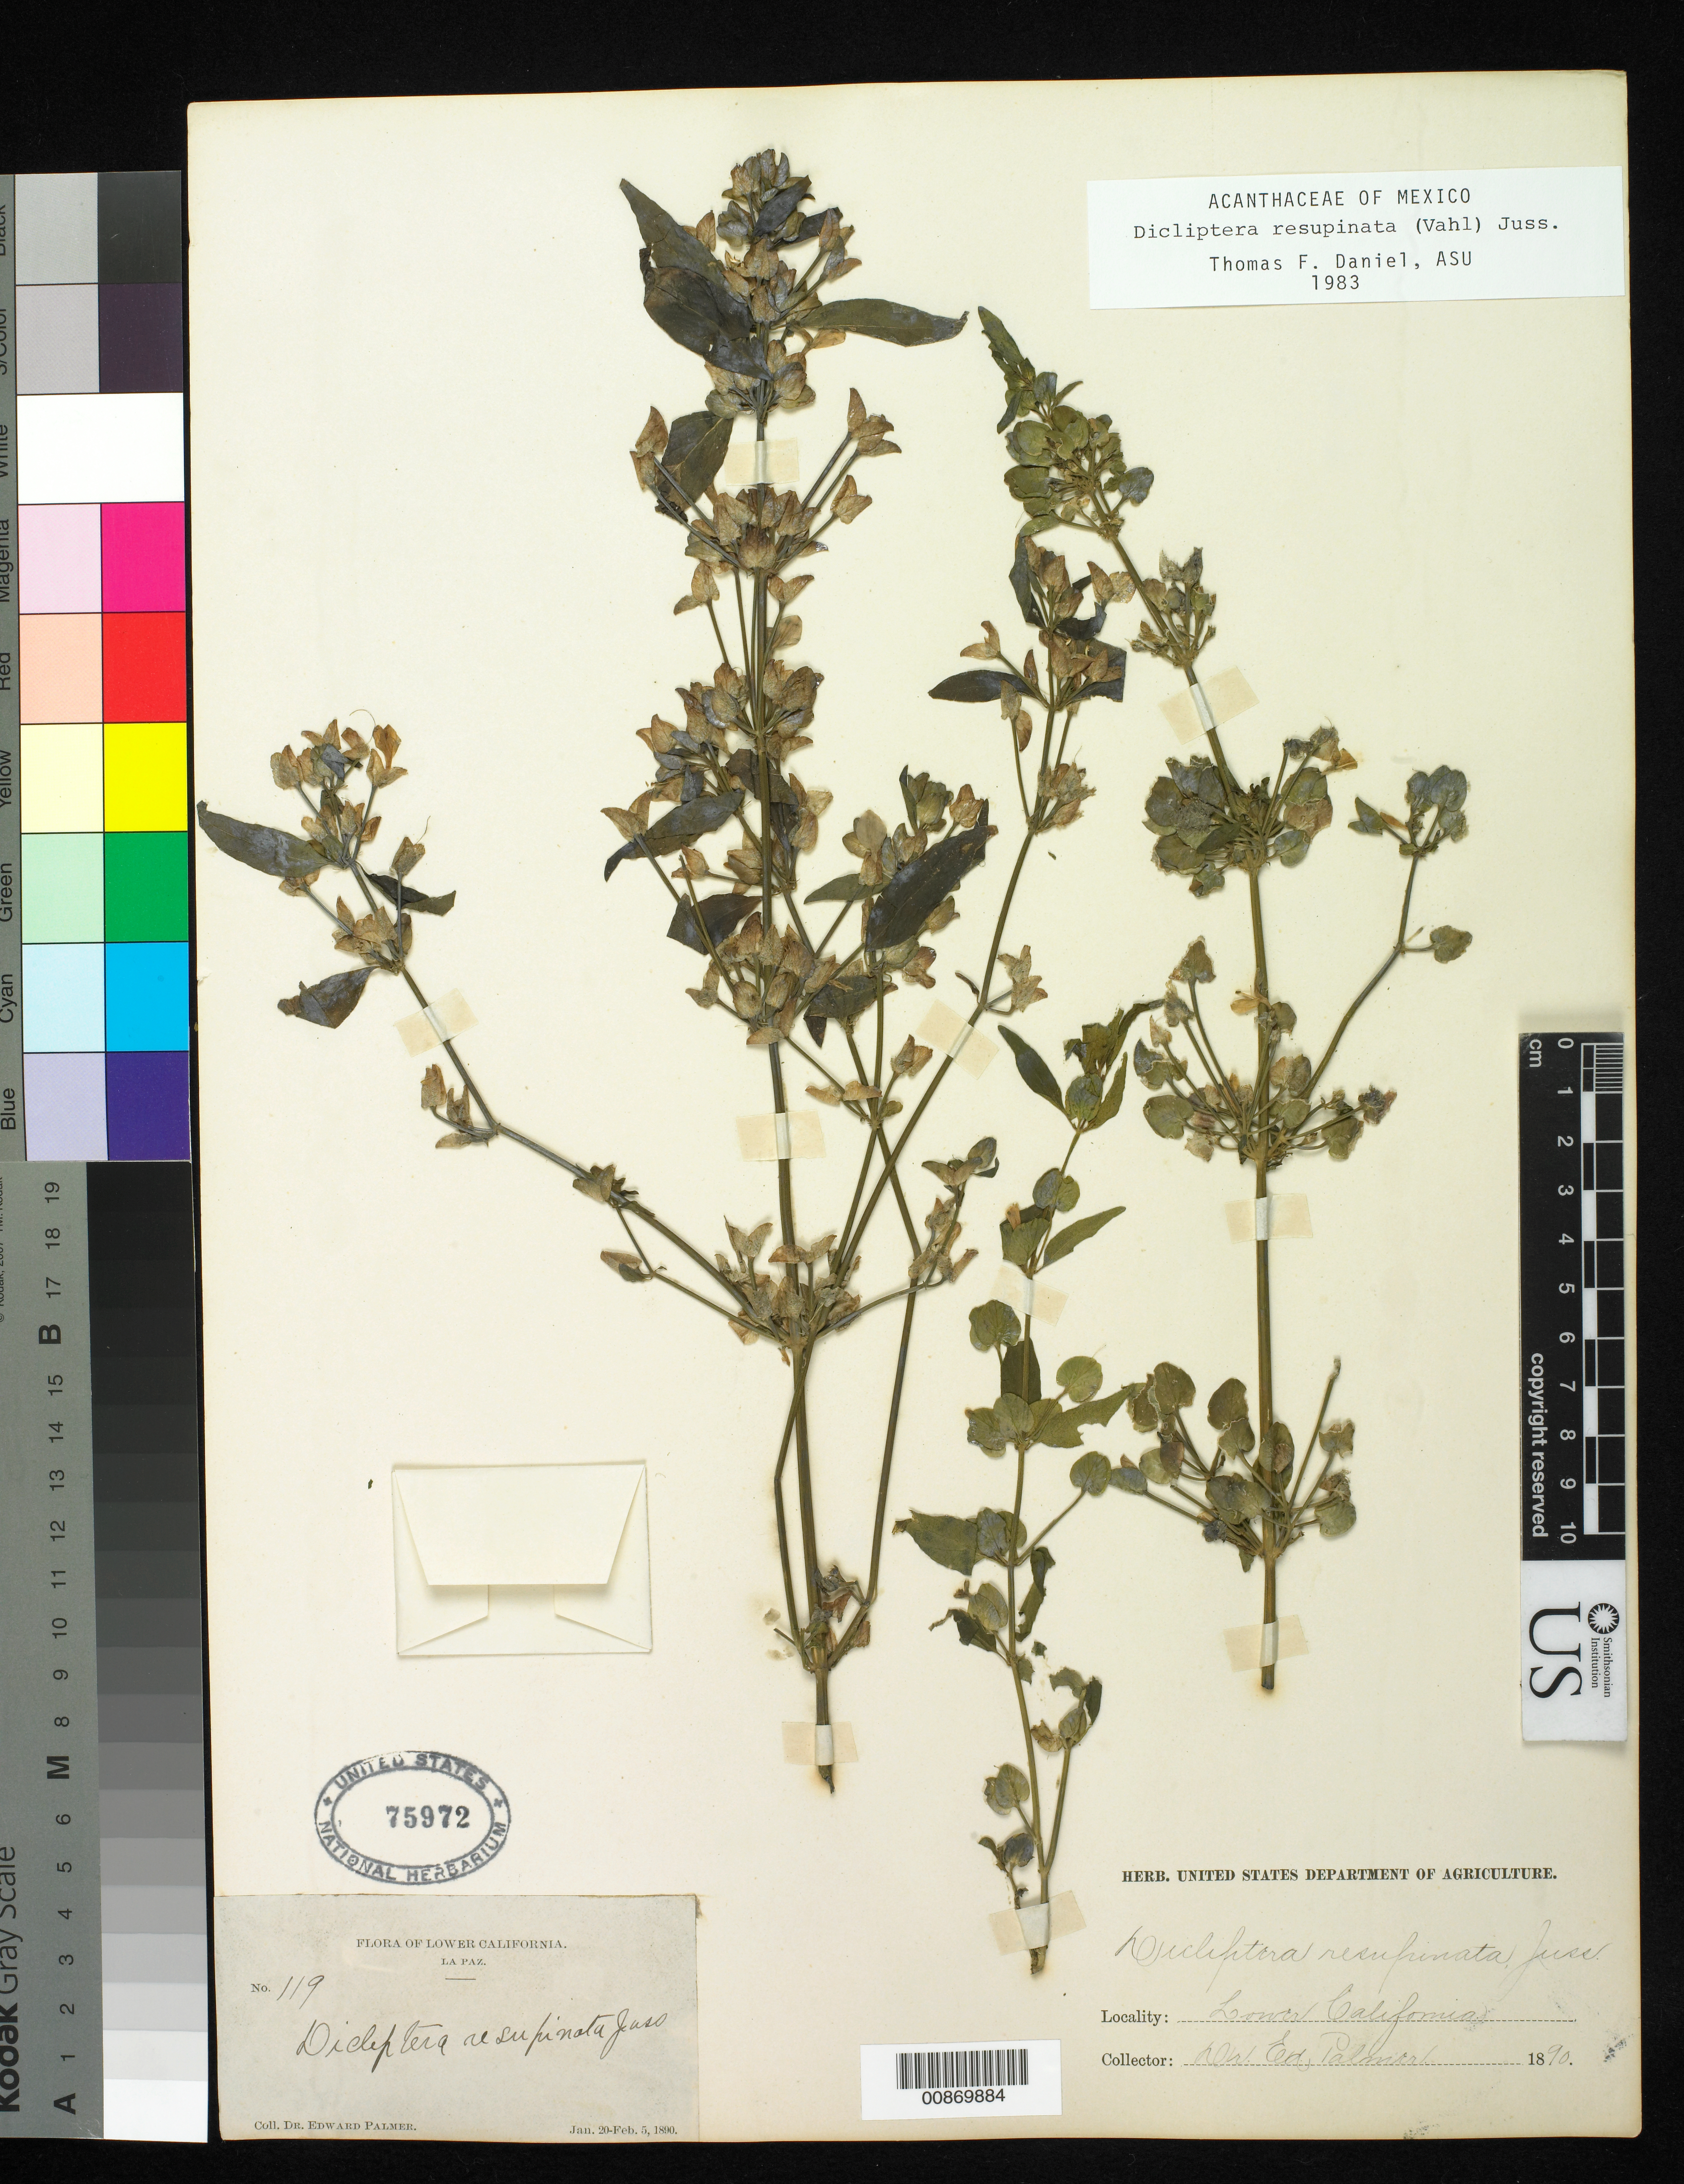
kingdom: Plantae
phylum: Tracheophyta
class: Magnoliopsida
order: Lamiales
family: Acanthaceae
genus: Dicliptera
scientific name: Dicliptera resupinata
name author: (Vahl) Juss.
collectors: E. Palmer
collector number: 119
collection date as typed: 20 Jan 1890 to 05 Feb 1890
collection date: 1890-01-20/1890-02-05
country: Mexico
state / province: Baja California Sur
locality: La Paz, Baja California Sur.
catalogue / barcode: US 75972